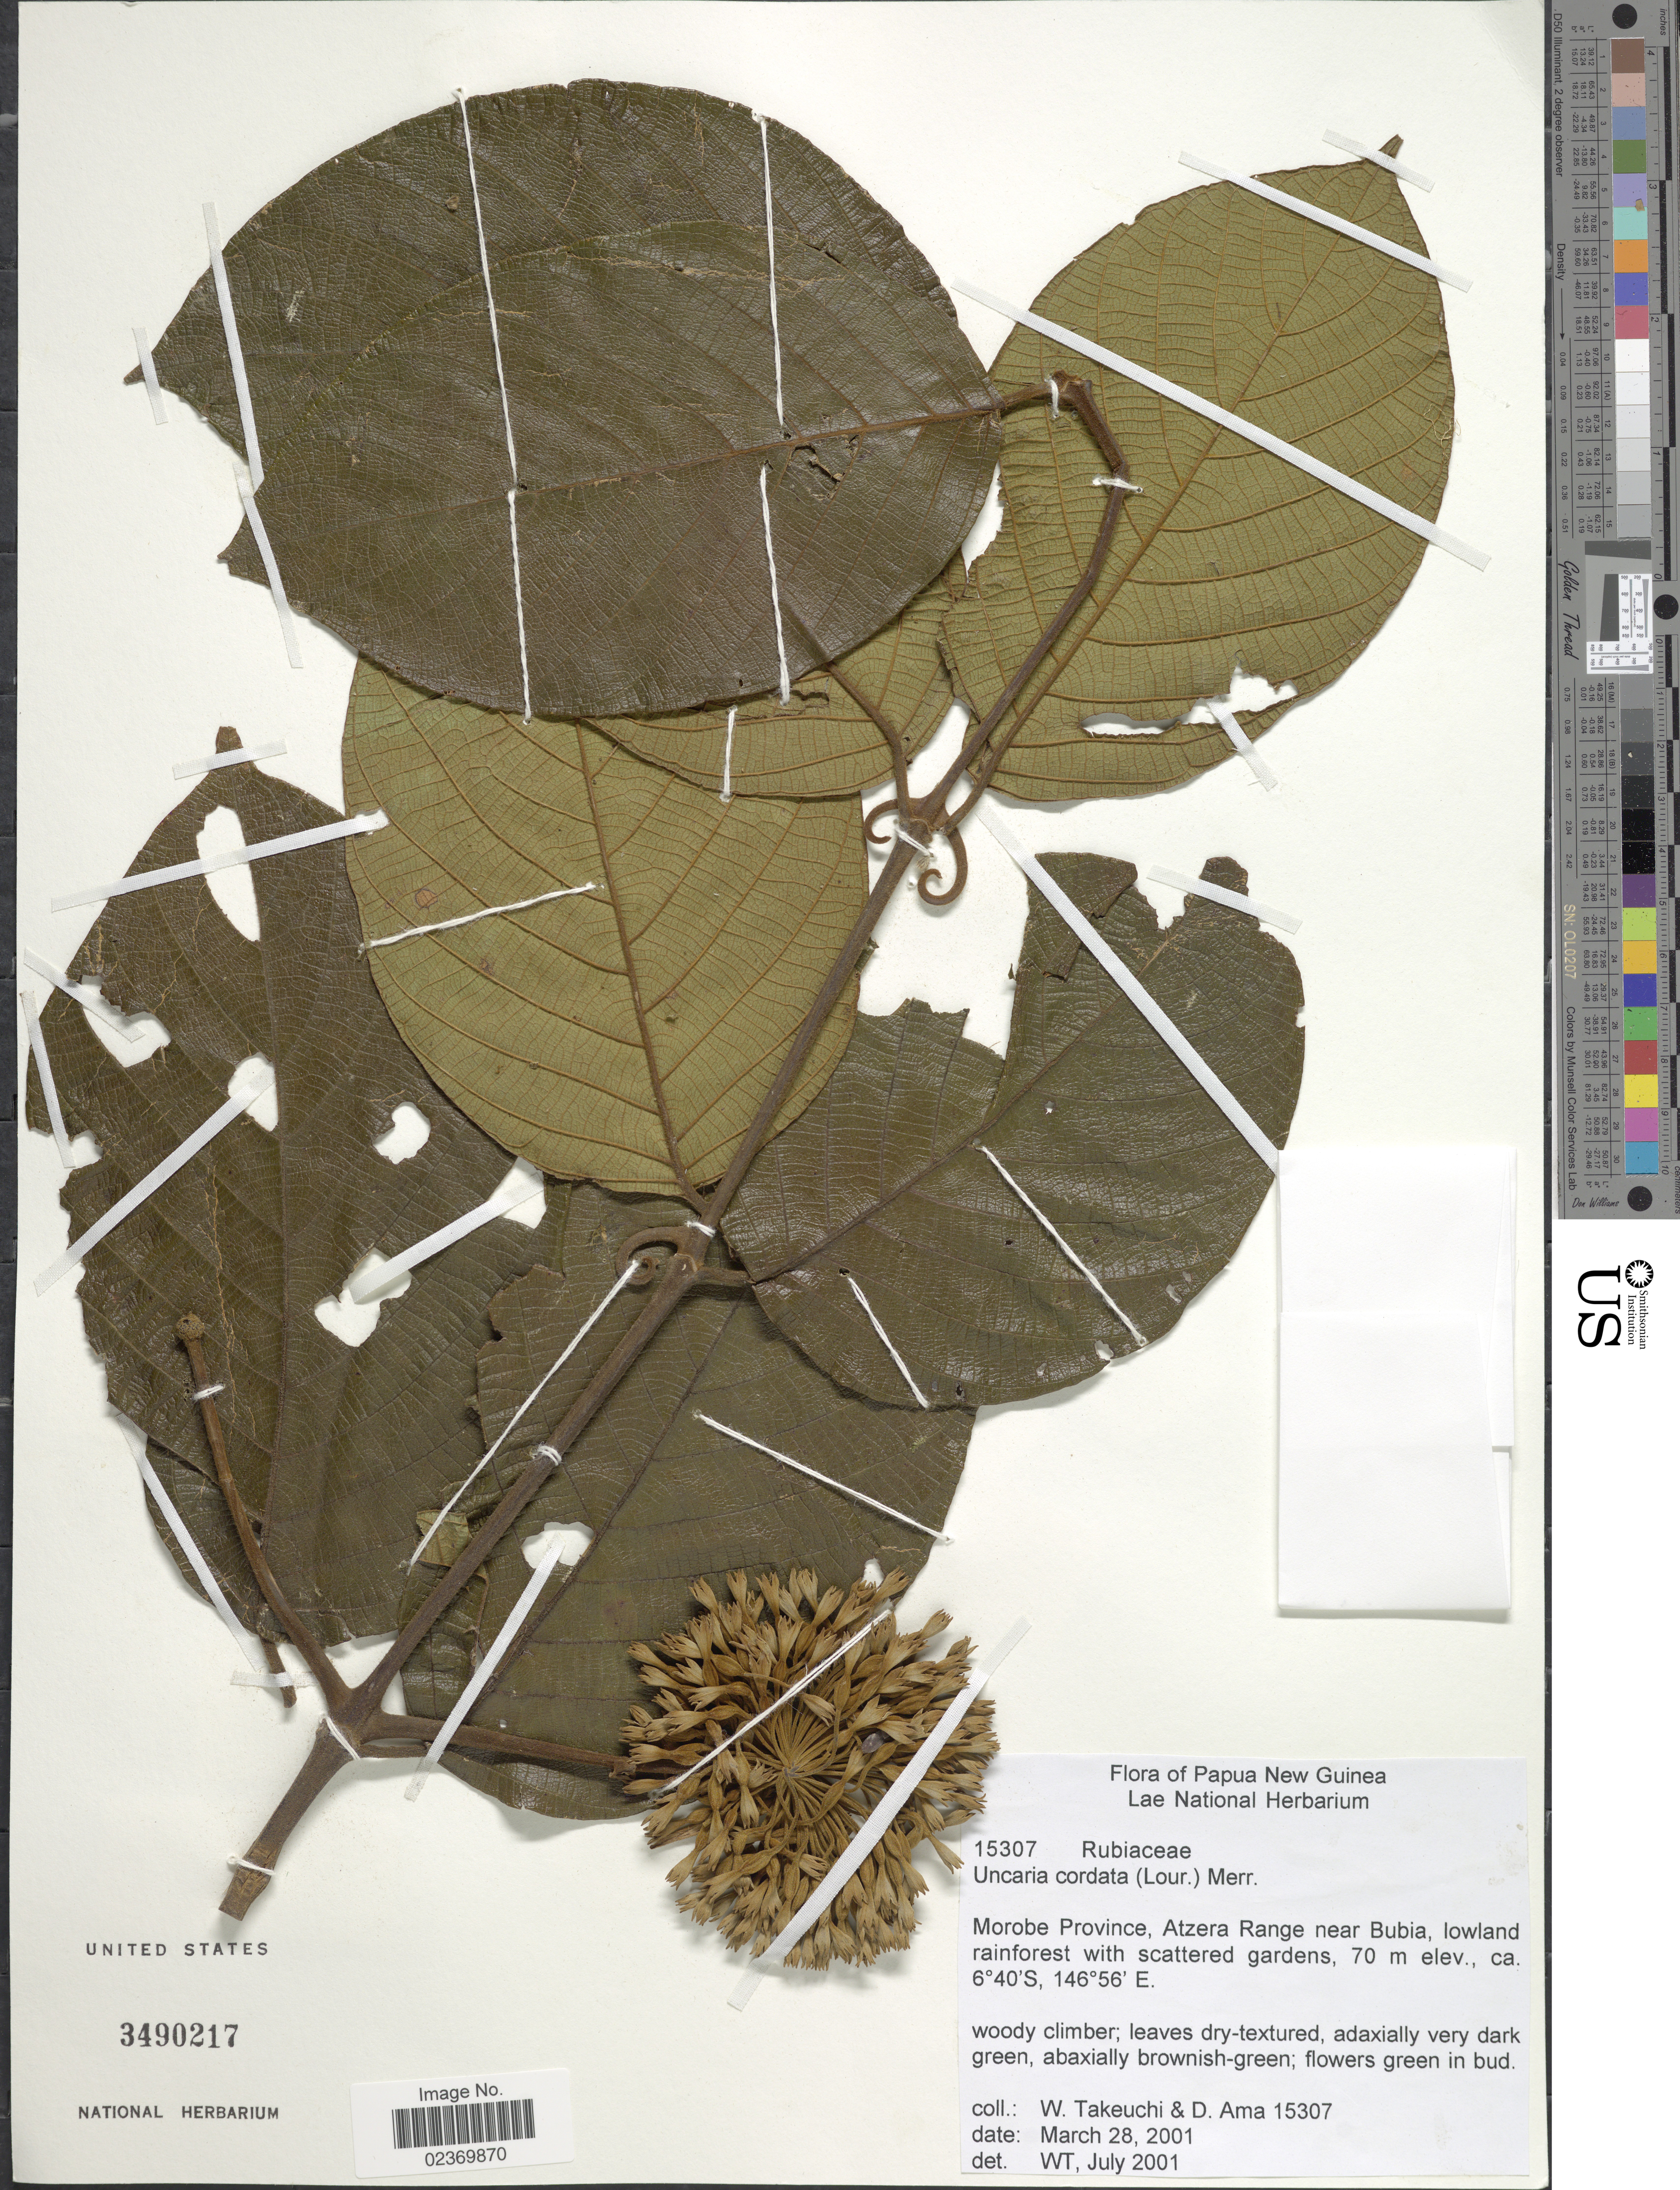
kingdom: Plantae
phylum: Tracheophyta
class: Magnoliopsida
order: Gentianales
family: Rubiaceae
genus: Uncaria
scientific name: Uncaria cordata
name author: (Lour.) Merr.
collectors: W. Takeuchi & D. Ama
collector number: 15307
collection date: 2001-03-28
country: Papua New Guinea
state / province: Morobe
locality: Morobe Province, Atzera Range near Bubia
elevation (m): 70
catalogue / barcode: US 3490217